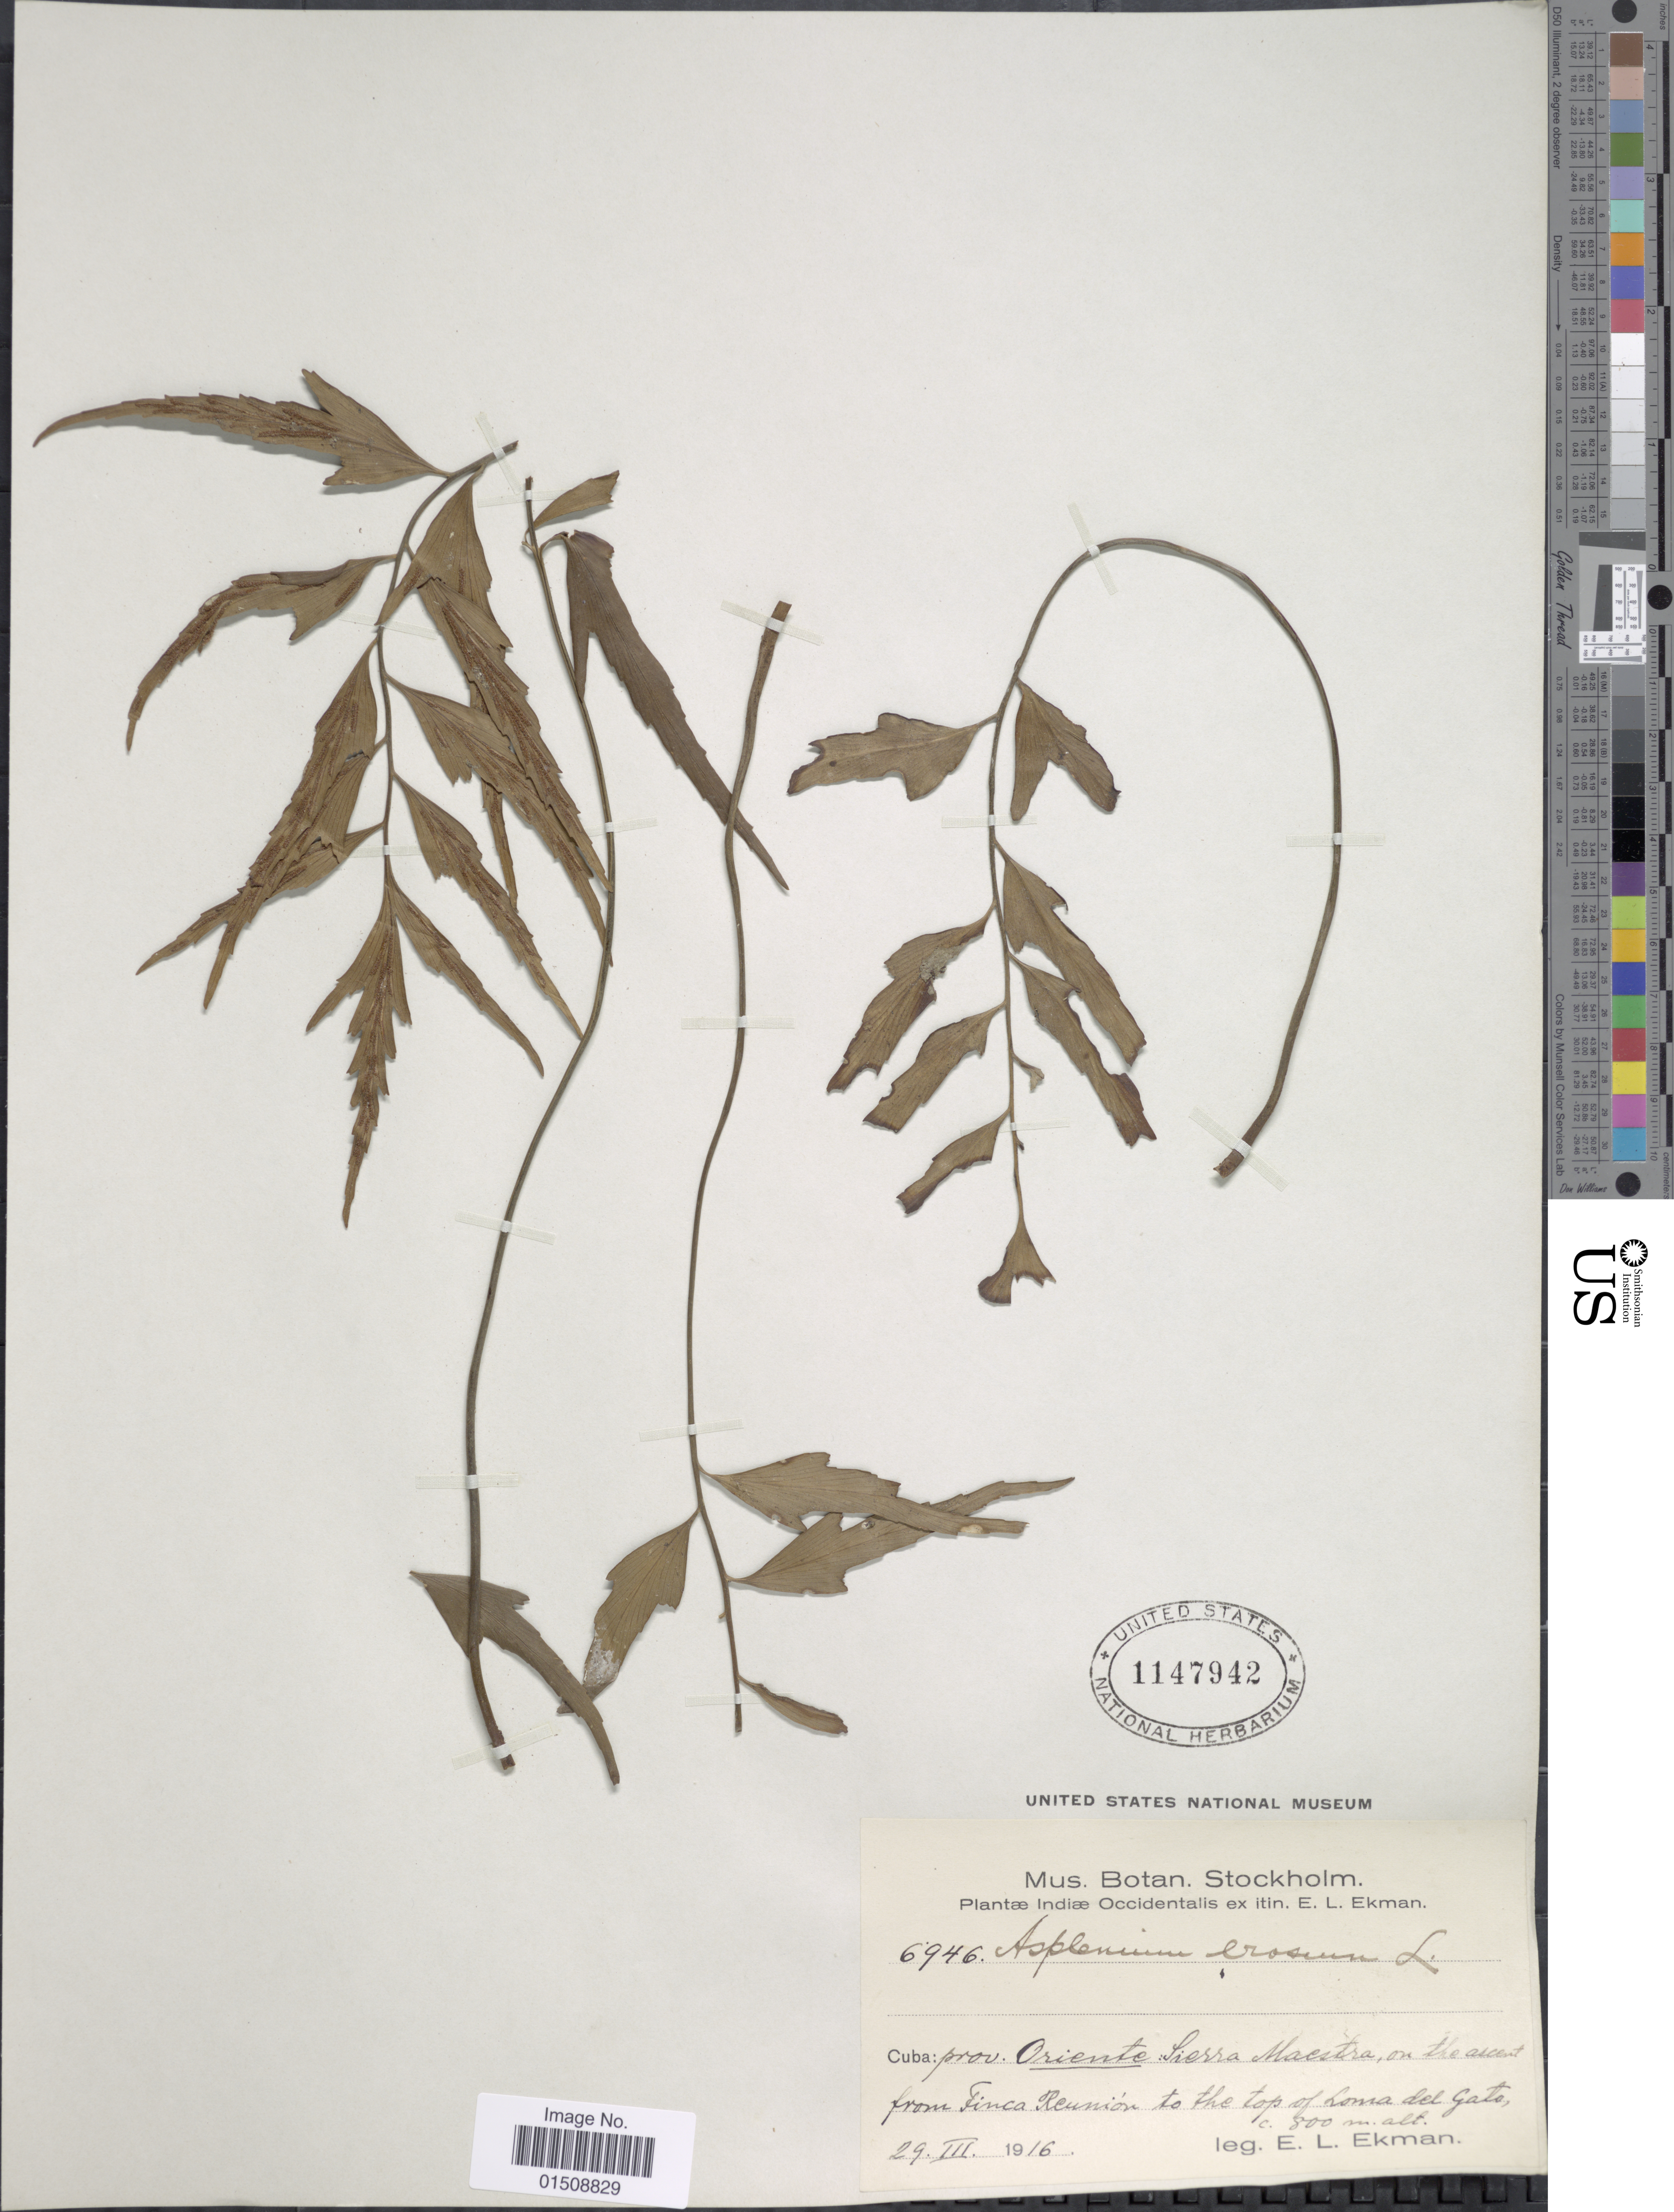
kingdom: Plantae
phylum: Tracheophyta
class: Polypodiopsida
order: Polypodiales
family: Aspleniaceae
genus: Asplenium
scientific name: Asplenium erosum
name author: L.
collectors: E. L. Ekman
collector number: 6946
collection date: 1916-03-29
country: Cuba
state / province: Oriente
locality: Cuba, prov. Oriente, Sierra Maestra, on the ascent from Finca Reunión, to the top of Loma del Gato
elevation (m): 800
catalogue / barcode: US 1147942